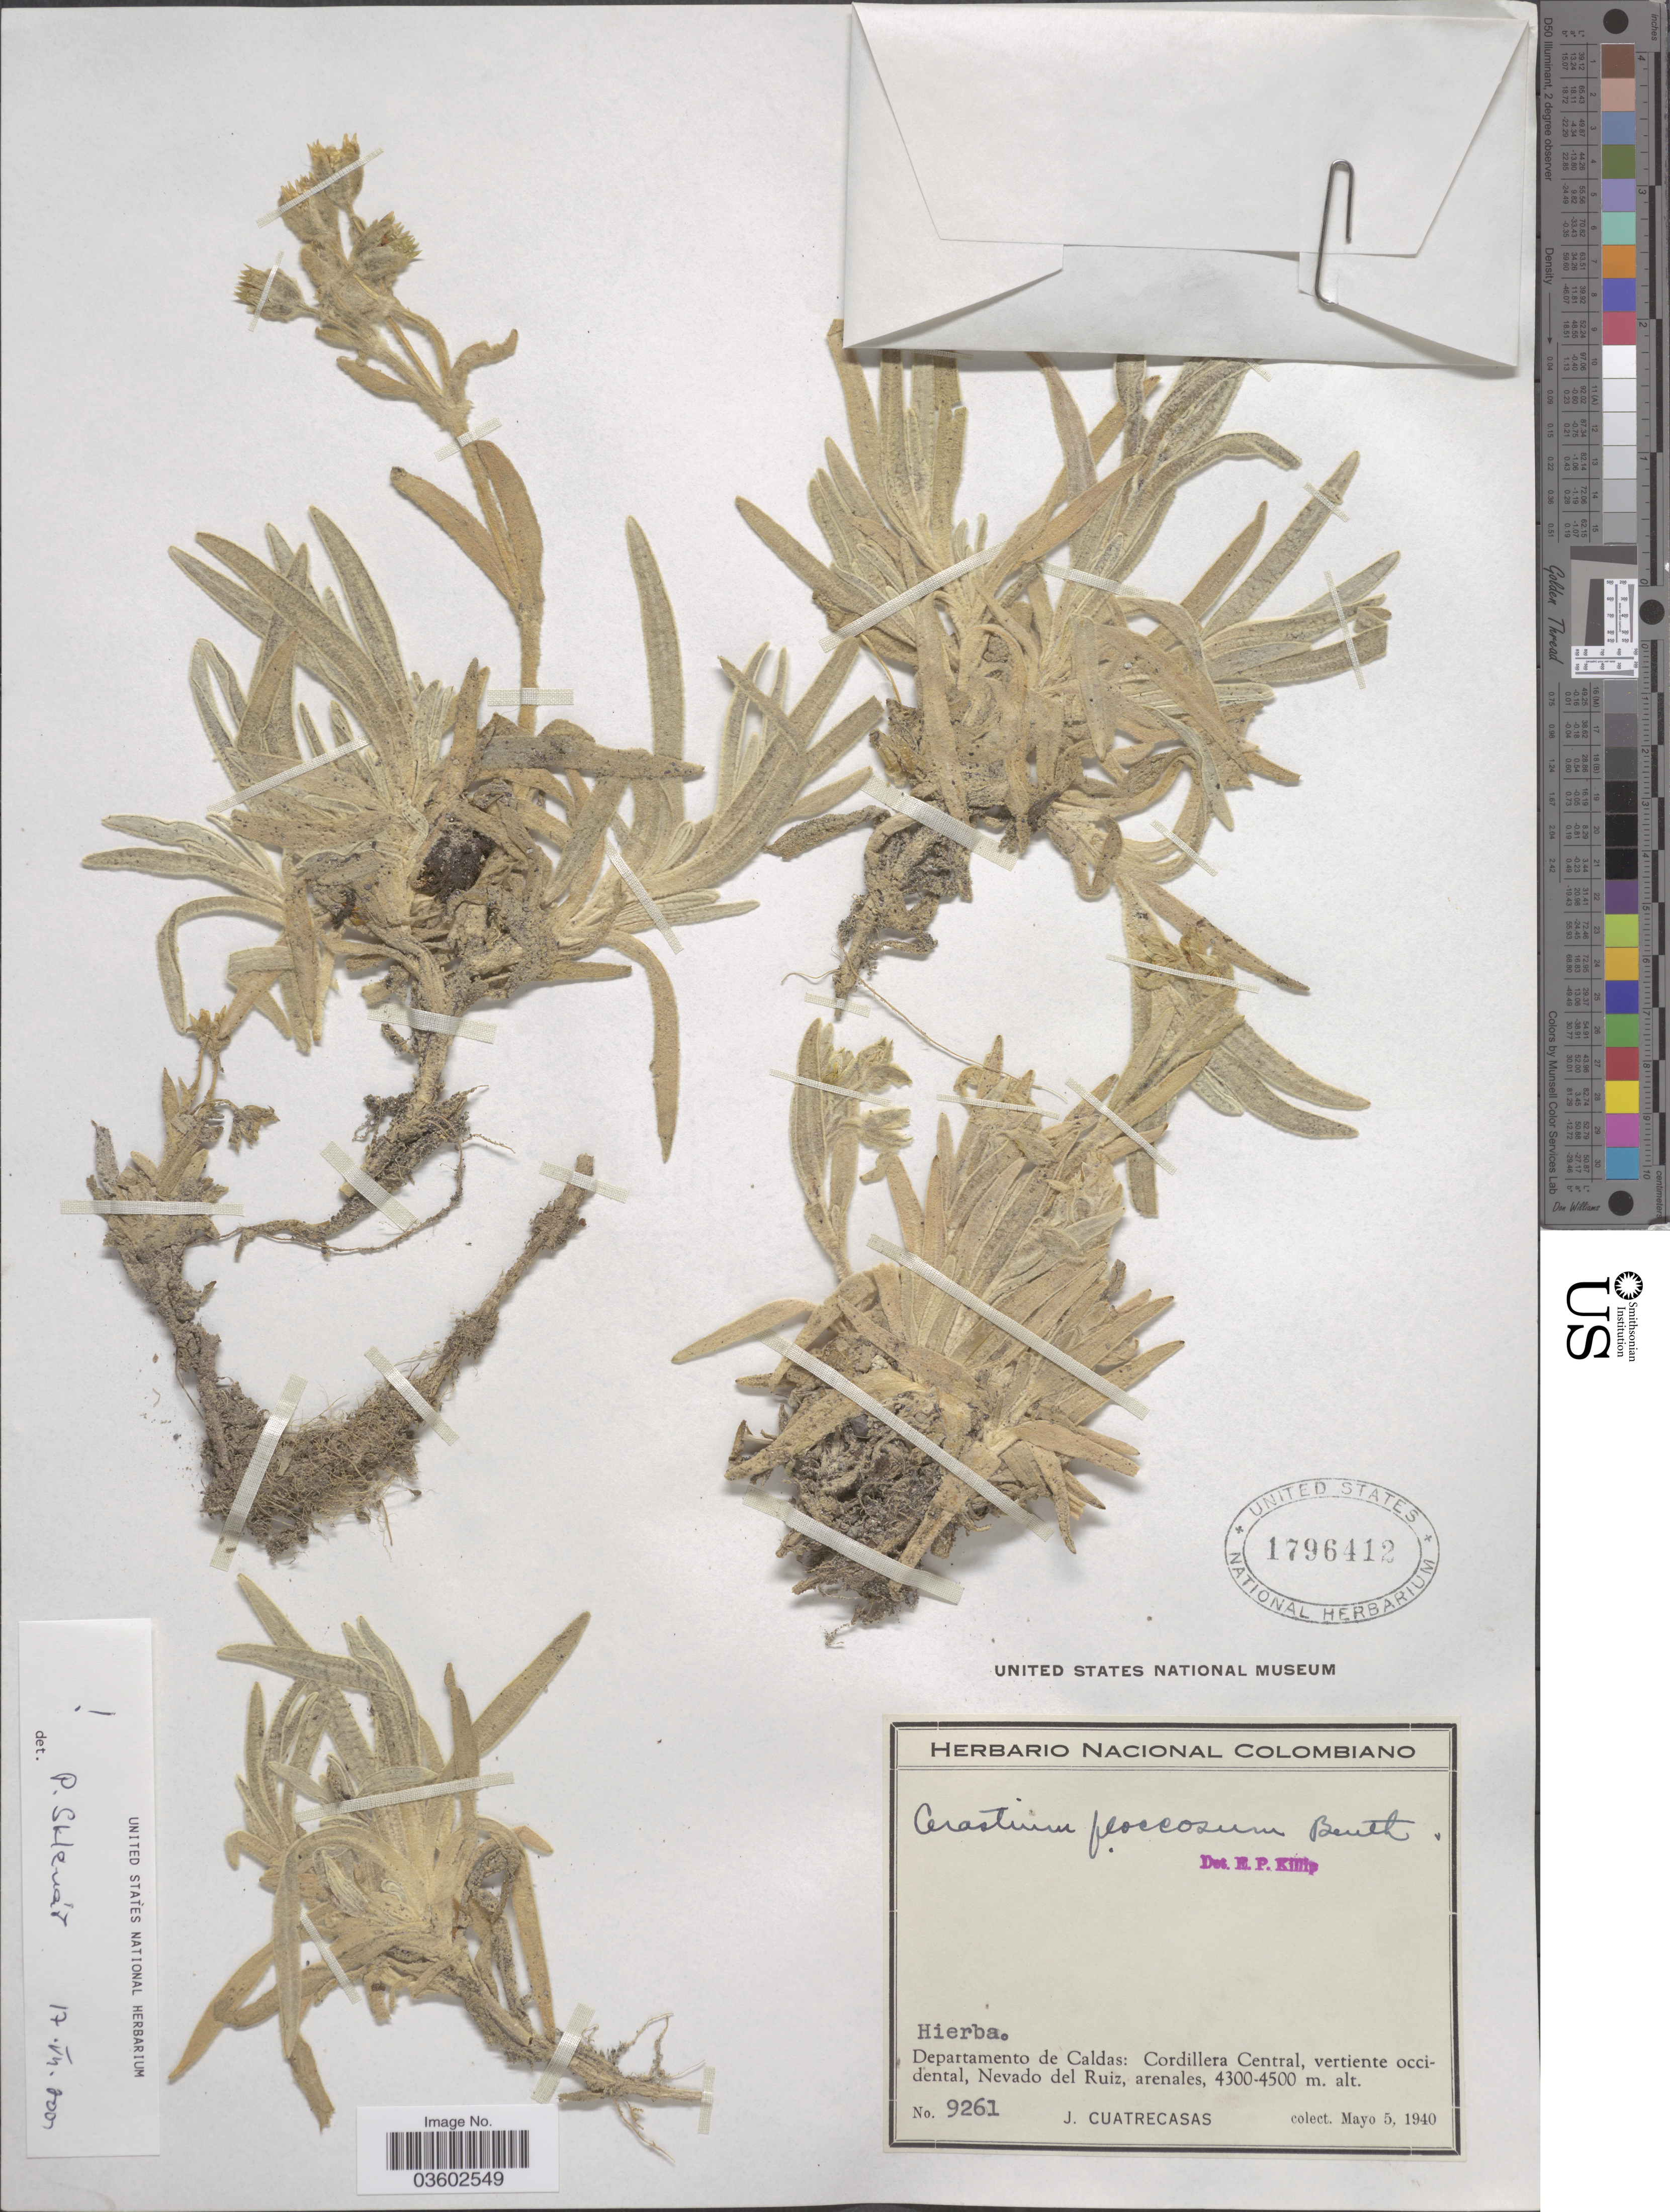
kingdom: Plantae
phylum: Tracheophyta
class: Magnoliopsida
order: Caryophyllales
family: Caryophyllaceae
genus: Cerastium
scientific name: Cerastium floccosum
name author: Benth.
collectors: J. Cuatrecasas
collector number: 9261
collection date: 1940-05-05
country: Colombia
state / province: Caldas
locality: Departamento de Caldas: Cordillera Central, vertiente occidental, Nevado del Ruiz, arenales.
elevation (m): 4300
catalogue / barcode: US 1796412